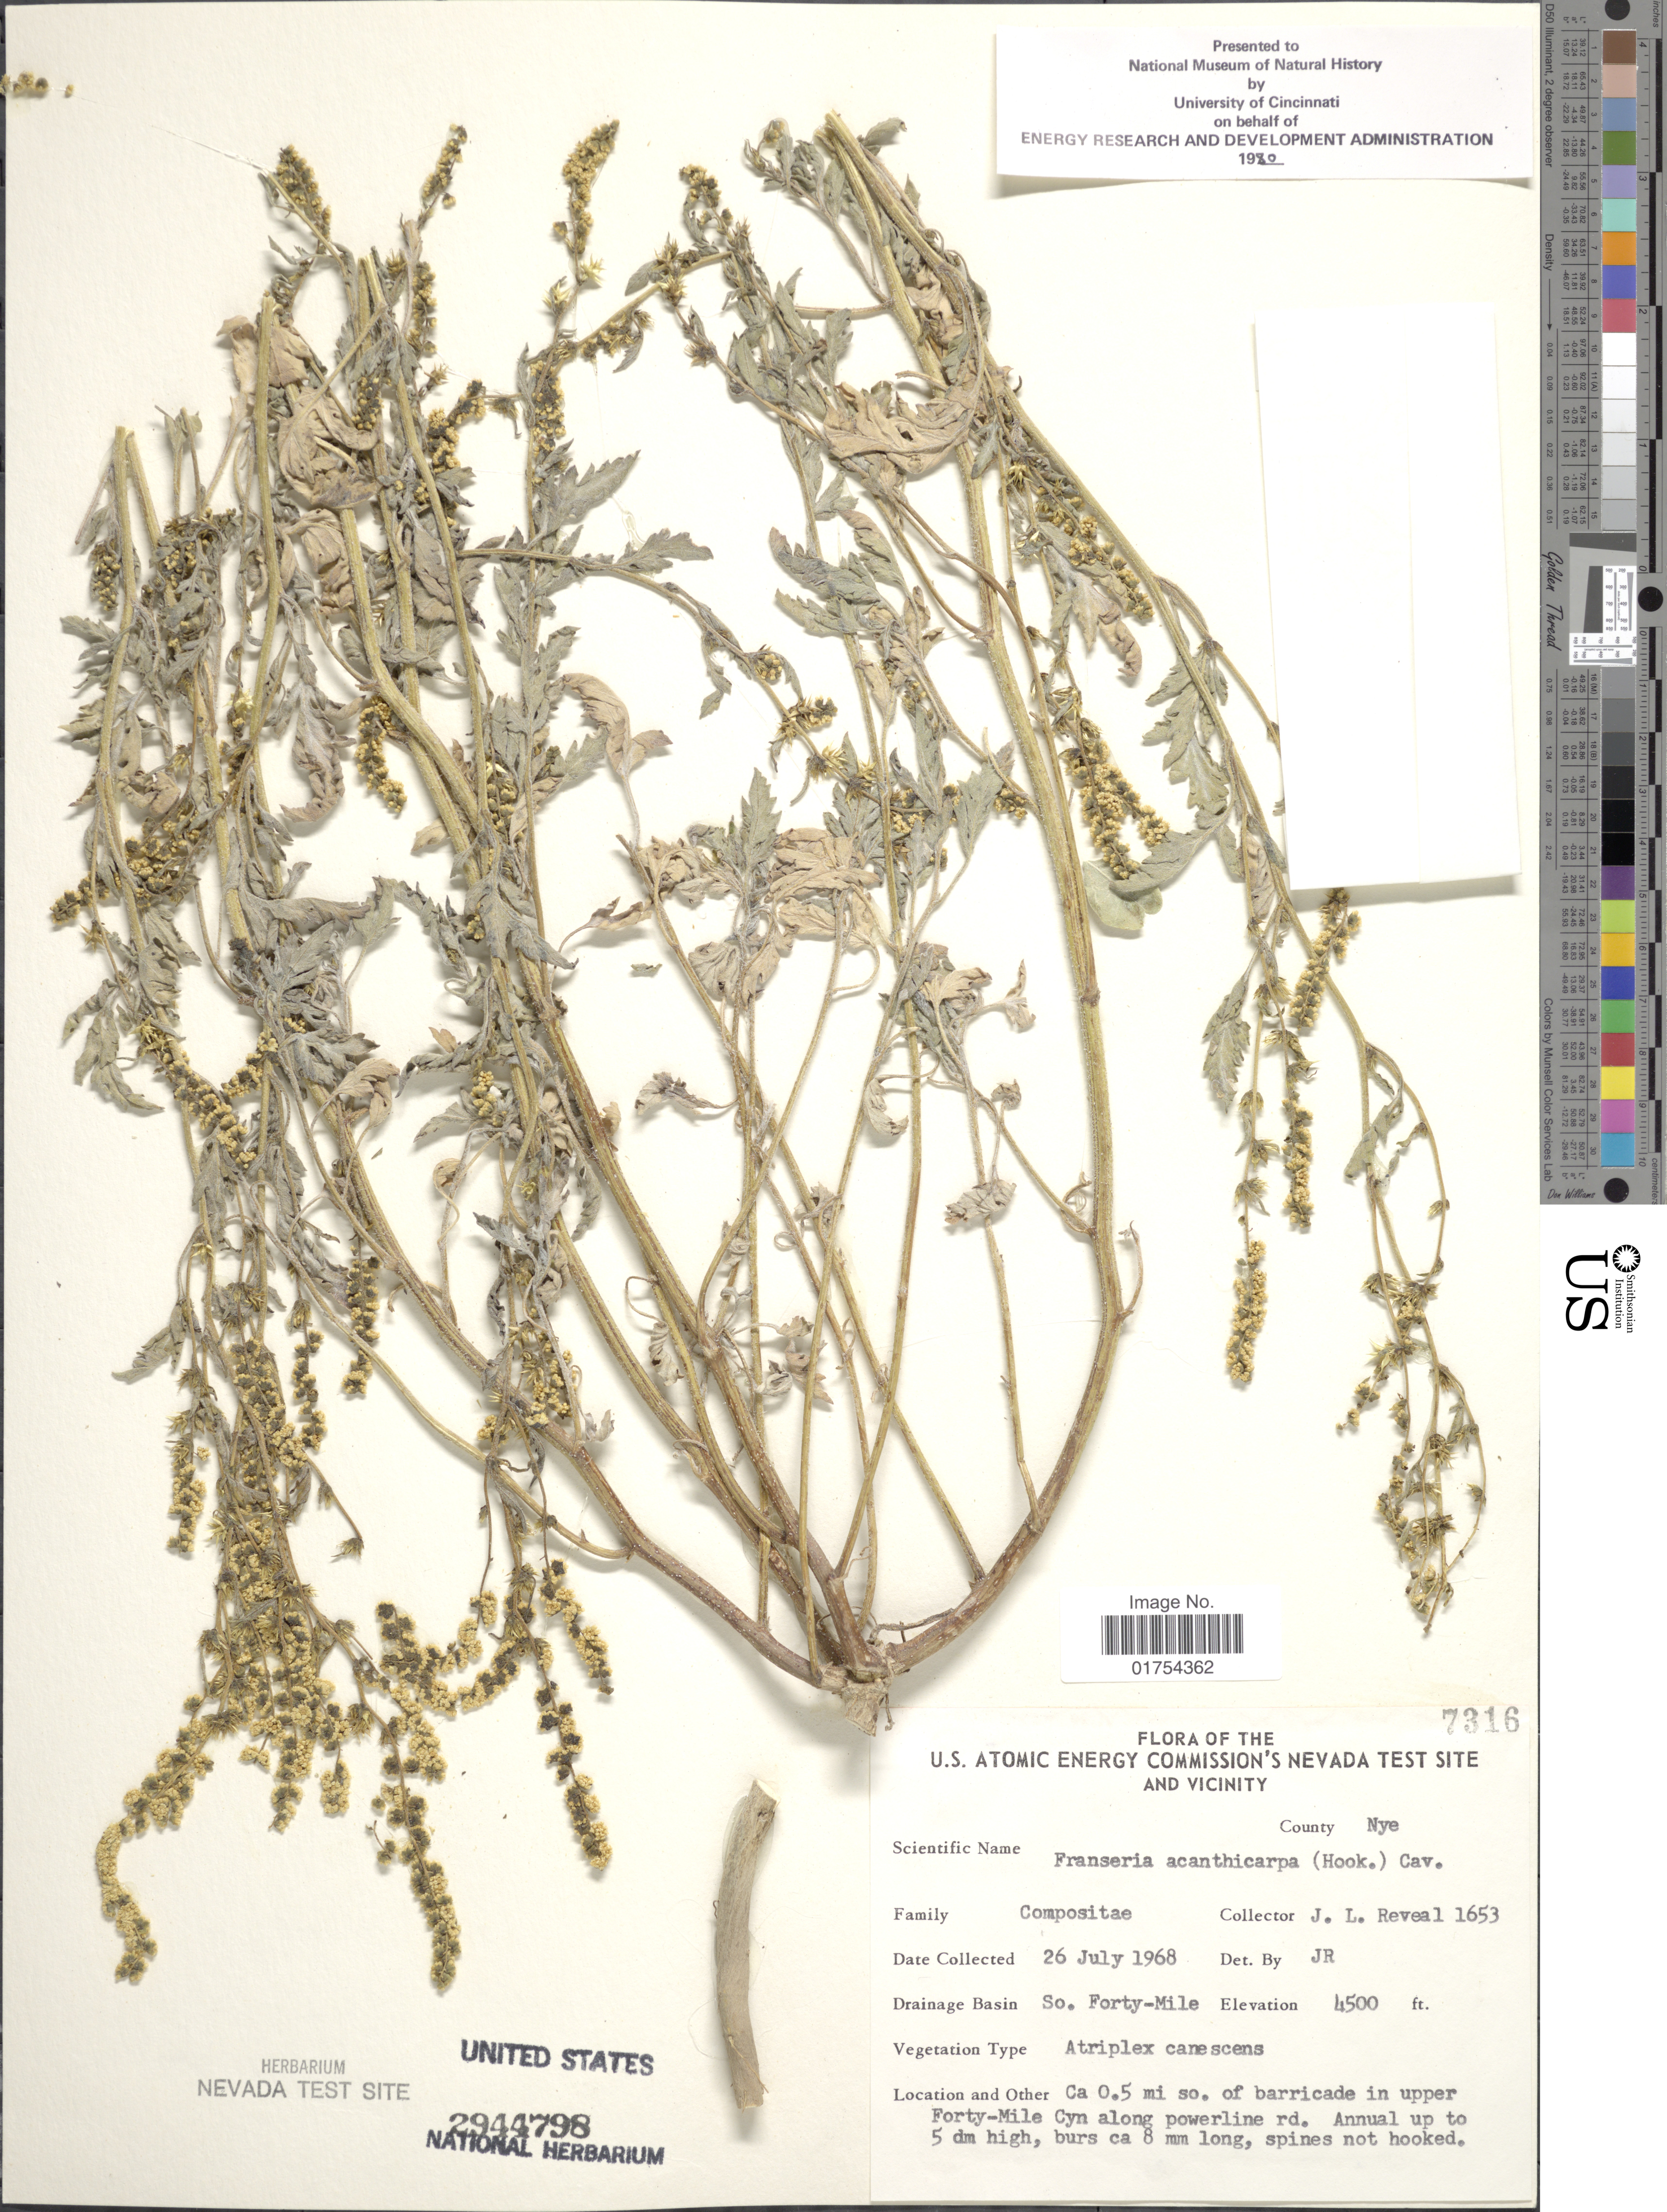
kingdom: Plantae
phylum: Tracheophyta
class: Magnoliopsida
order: Asterales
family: Asteraceae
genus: Franseria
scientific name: Franseria acanthicarpa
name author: Coville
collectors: J. L. Reveal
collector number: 1653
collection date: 1968-07-26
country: United States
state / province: Nevada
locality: U.S. Atomic Energy Commission's Nevada Test Site and Vicinity, County Nye, So. Forty-Mile, Ca 0.5 mi. so. of barricade in upper Forty-Mile Cyn along powerline rd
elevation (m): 1372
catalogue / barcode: US 2944798